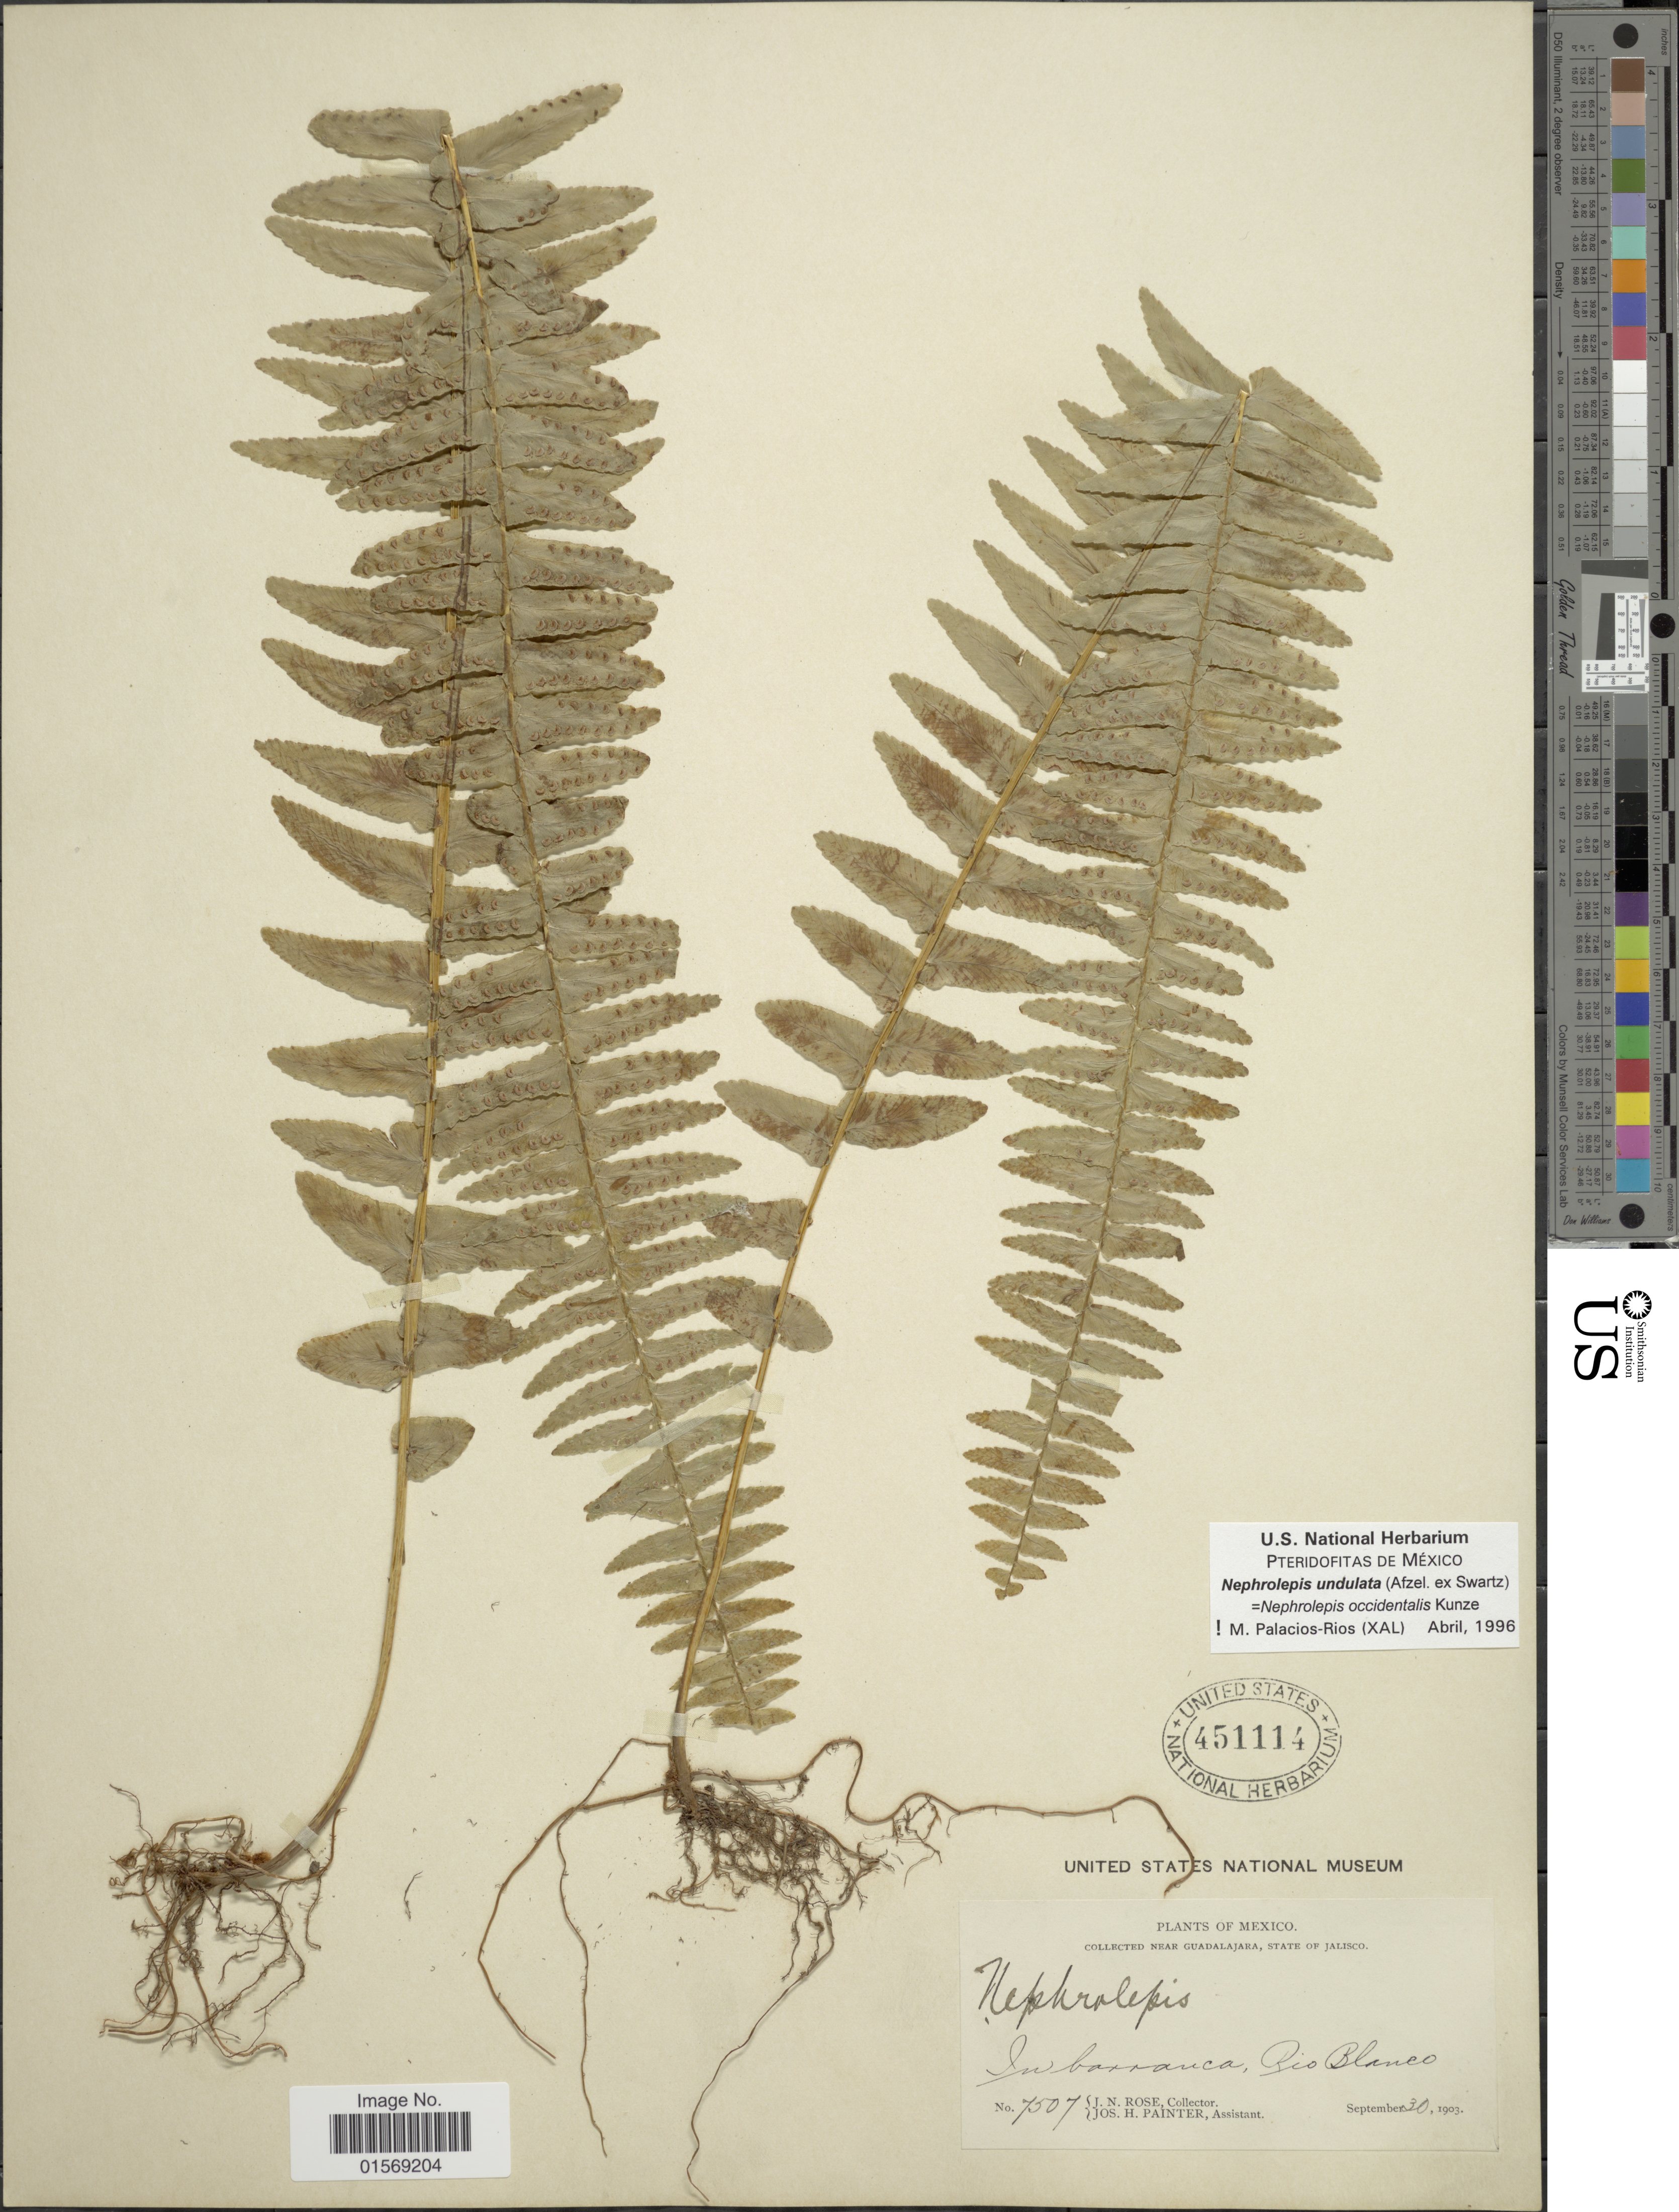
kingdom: Plantae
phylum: Tracheophyta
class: Polypodiopsida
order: Polypodiales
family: Nephrolepidaceae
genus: Nephrolepis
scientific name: Nephrolepis undulata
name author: J. Sm.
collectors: J. N. Rose & J. H. Painter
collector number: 7507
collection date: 1903-09-30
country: Mexico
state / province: Jalisco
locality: Mexico. Near Guadalajara, State of Jalisco. In barranca, Rio Blanco.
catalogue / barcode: US 451114